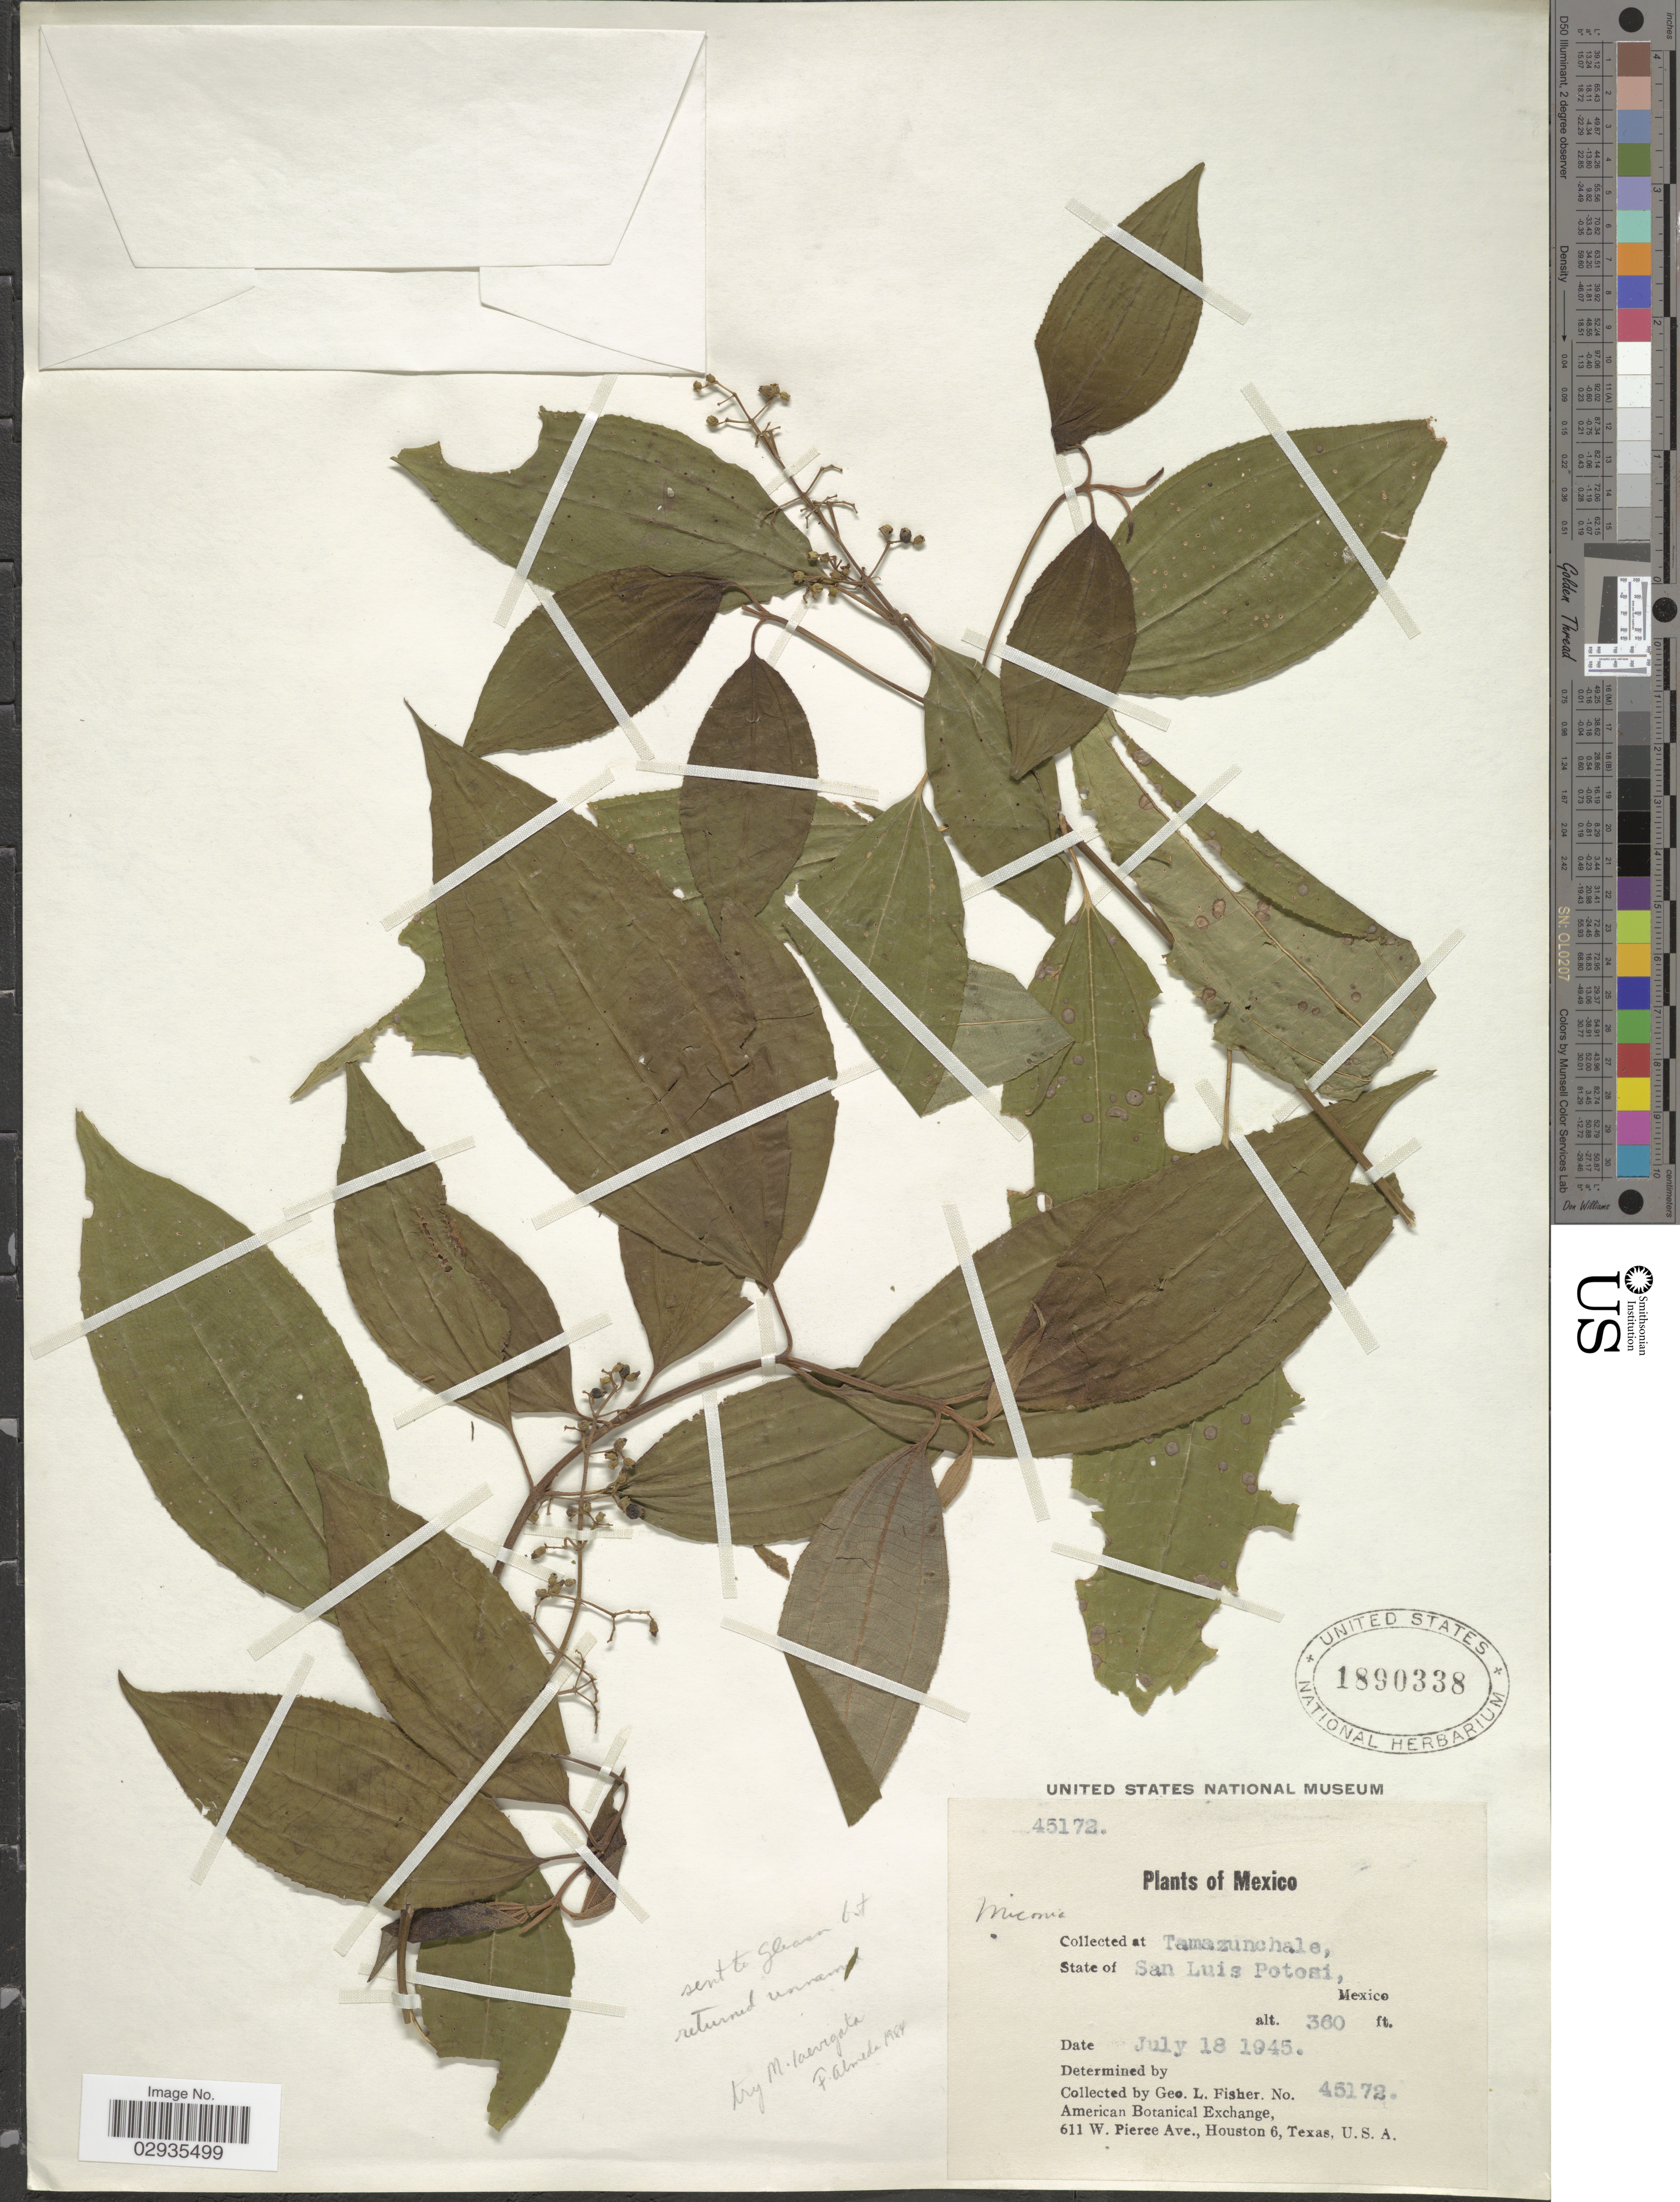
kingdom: Plantae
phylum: Tracheophyta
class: Magnoliopsida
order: Myrtales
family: Melastomataceae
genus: Miconia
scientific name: Miconia sp.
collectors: G. L. Fisher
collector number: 45172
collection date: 1945-07-18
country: Mexico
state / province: San Luis Potosí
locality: Tamazunchale.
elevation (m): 110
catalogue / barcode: US 1890338